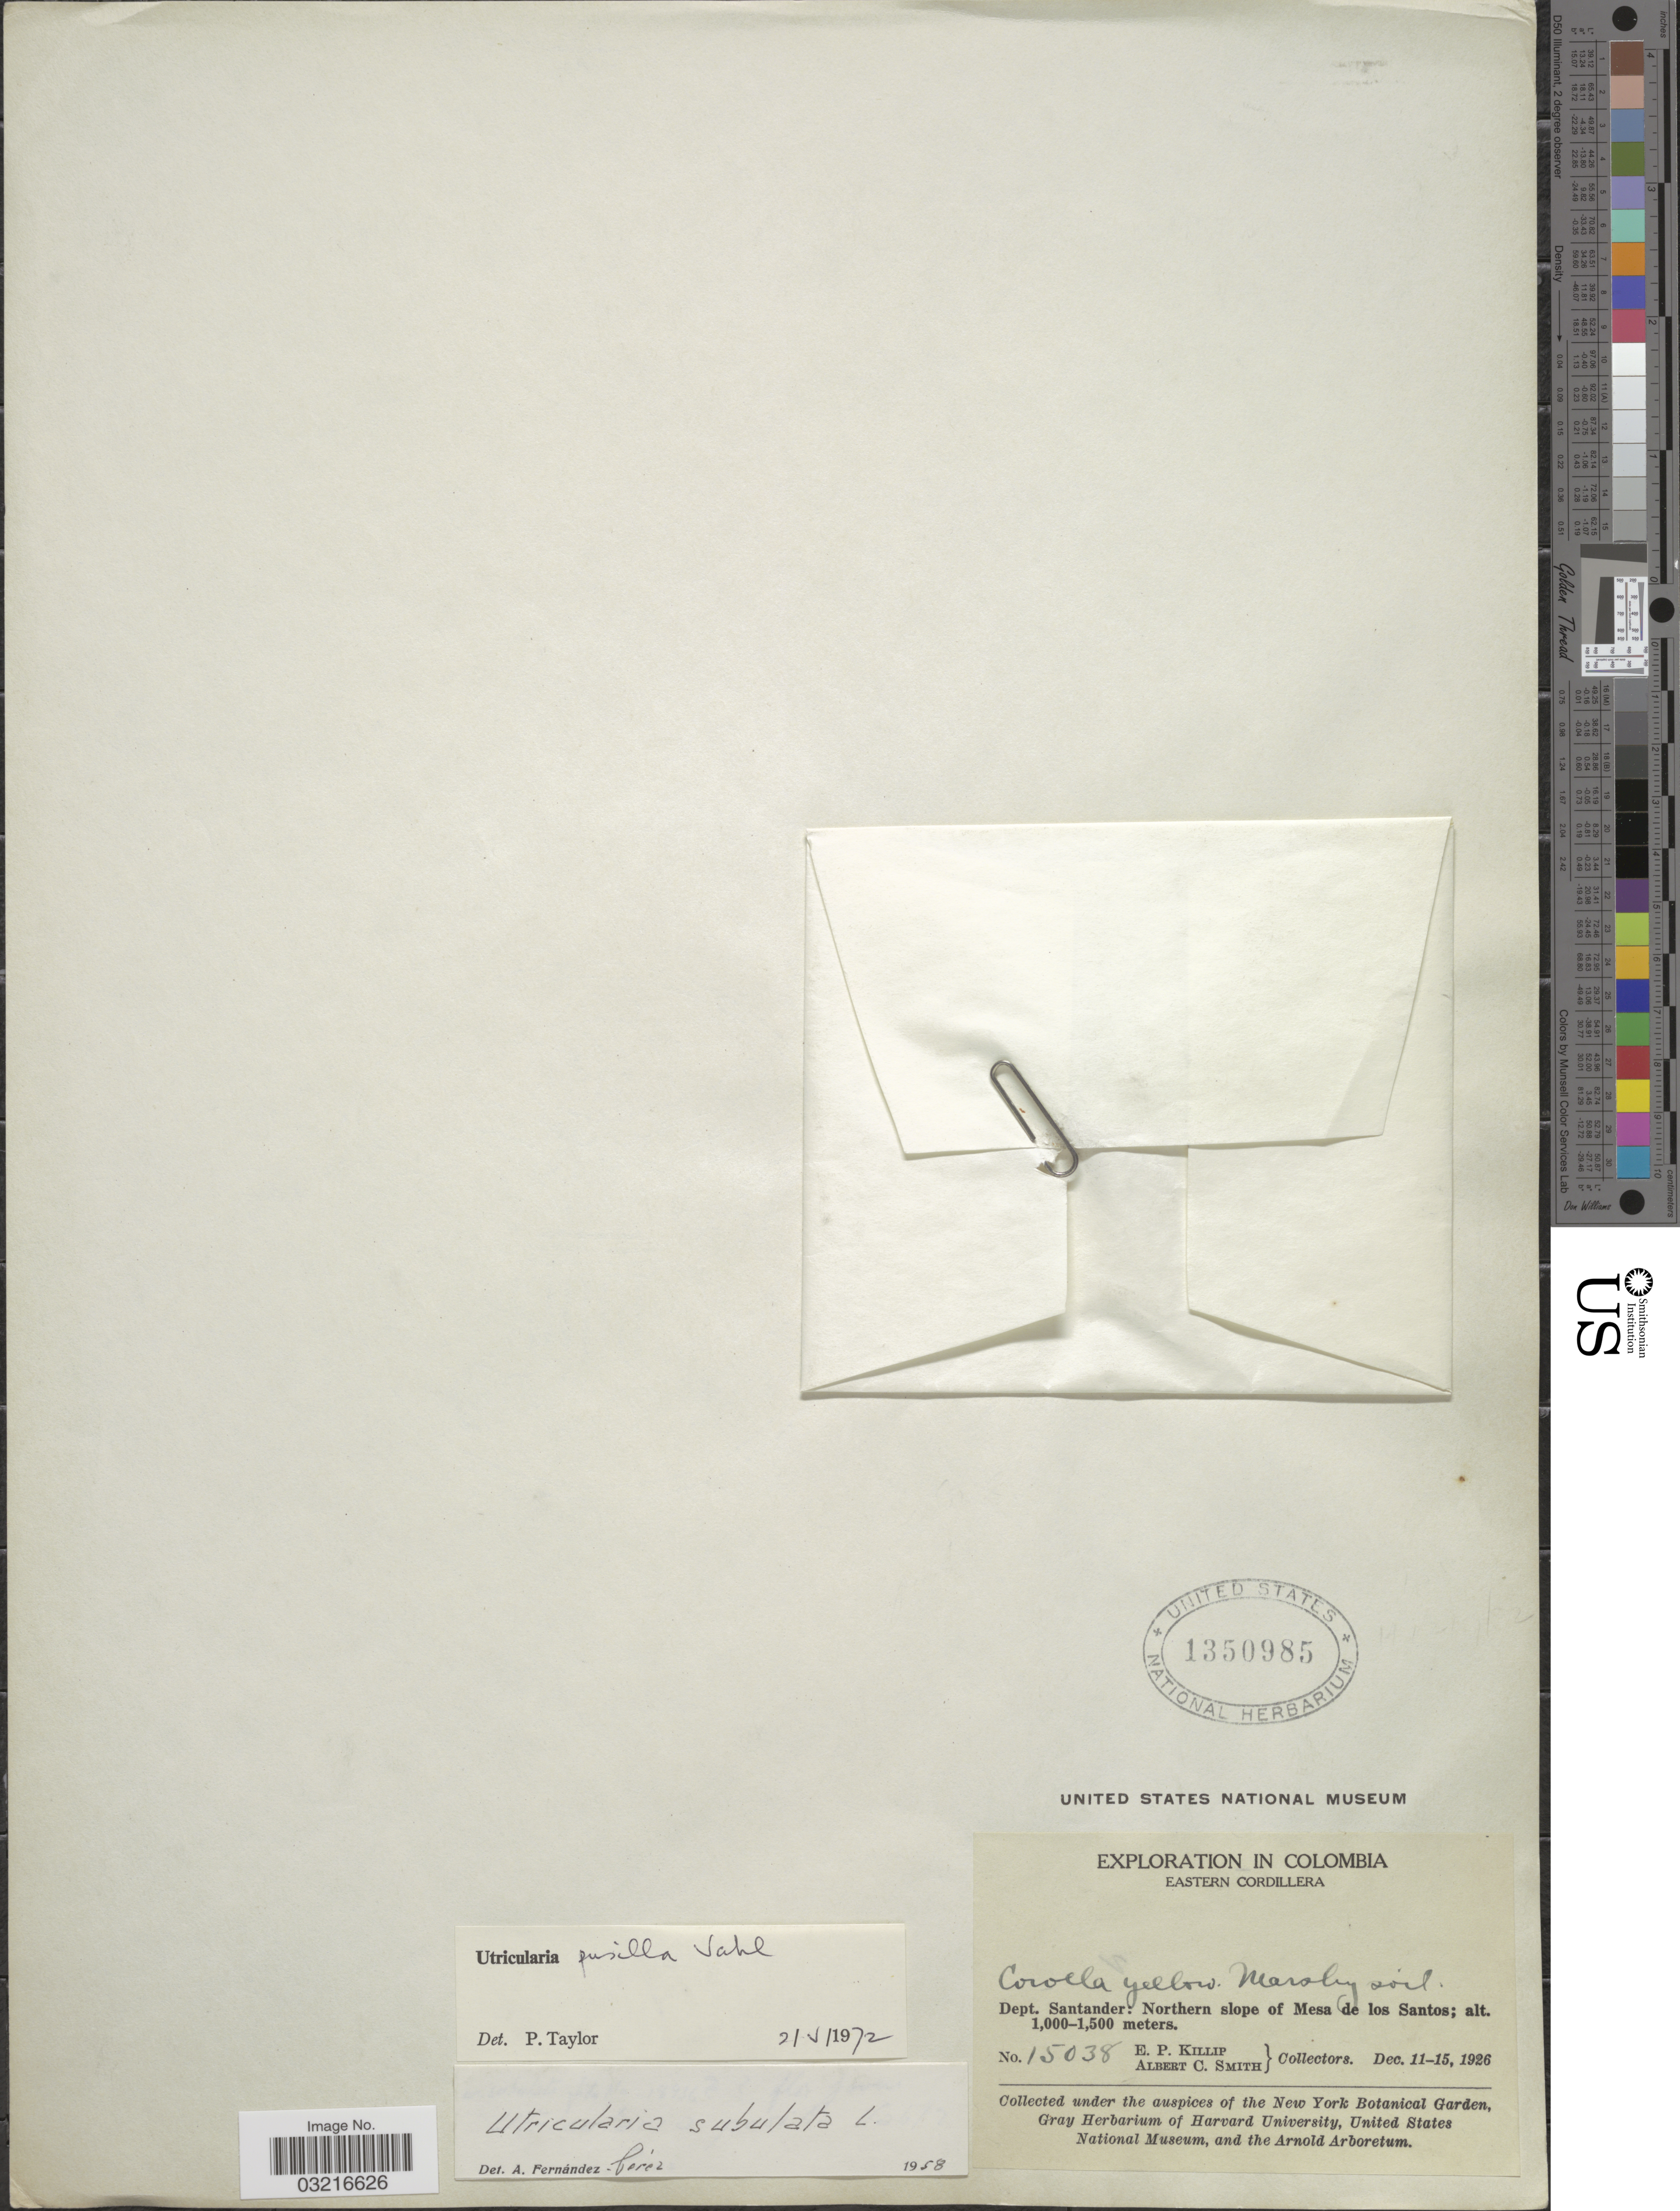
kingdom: Plantae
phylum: Tracheophyta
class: Magnoliopsida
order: Lamiales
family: Lentibulariaceae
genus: Utricularia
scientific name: Utricularia pusilla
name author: Vahl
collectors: E. P. Killip & A. C. Smith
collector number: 15038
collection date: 1926-12-11/1926-12-15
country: Colombia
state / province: Santander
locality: Eastern Cordillera, Dept. Santander: Northern slope of Mesa de los Santos.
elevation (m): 1000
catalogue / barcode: US 1350985